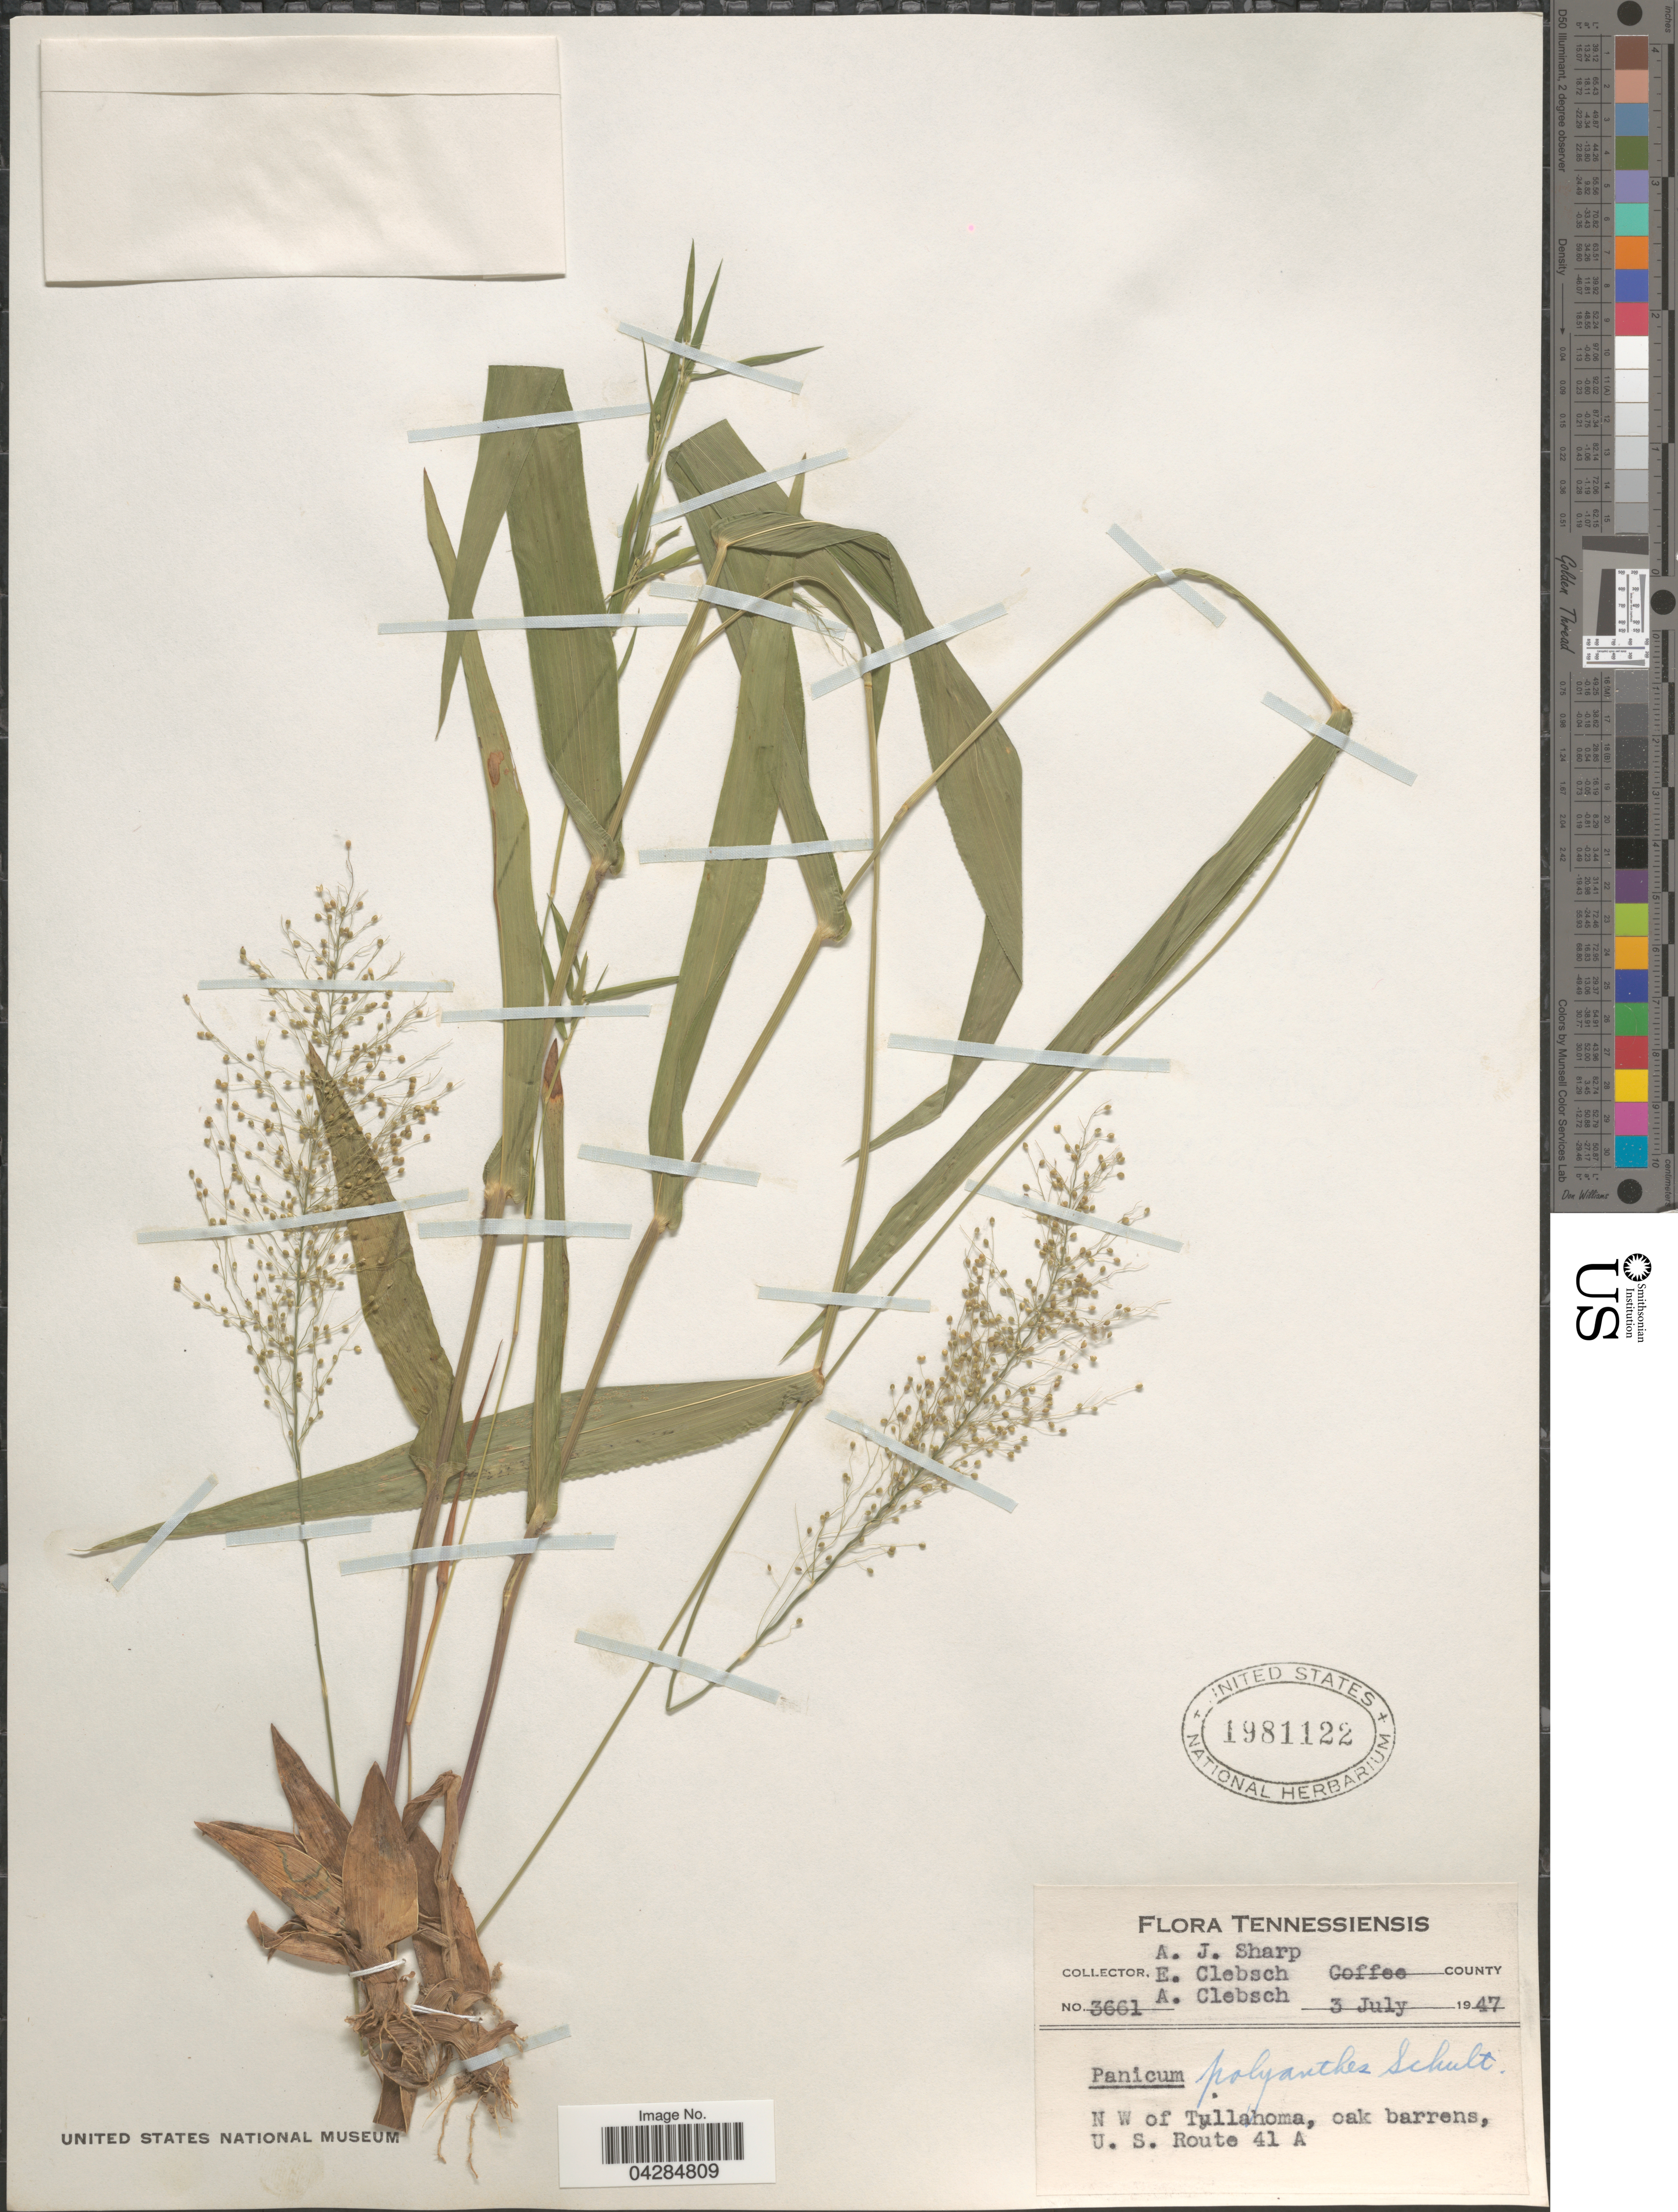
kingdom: Plantae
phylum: Tracheophyta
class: Liliopsida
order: Poales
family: Poaceae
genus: Dichanthelium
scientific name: Dichanthelium polyanthes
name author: (Schult.) Mohlenbr.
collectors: A. J. Sharp, E. Clebsch & A. Clebsch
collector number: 3661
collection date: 1947-07-03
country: United States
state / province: Tennessee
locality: Coffee County. N W of Tullahoma, oak barrens, U. S. Route 41 A.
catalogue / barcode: US 1981122